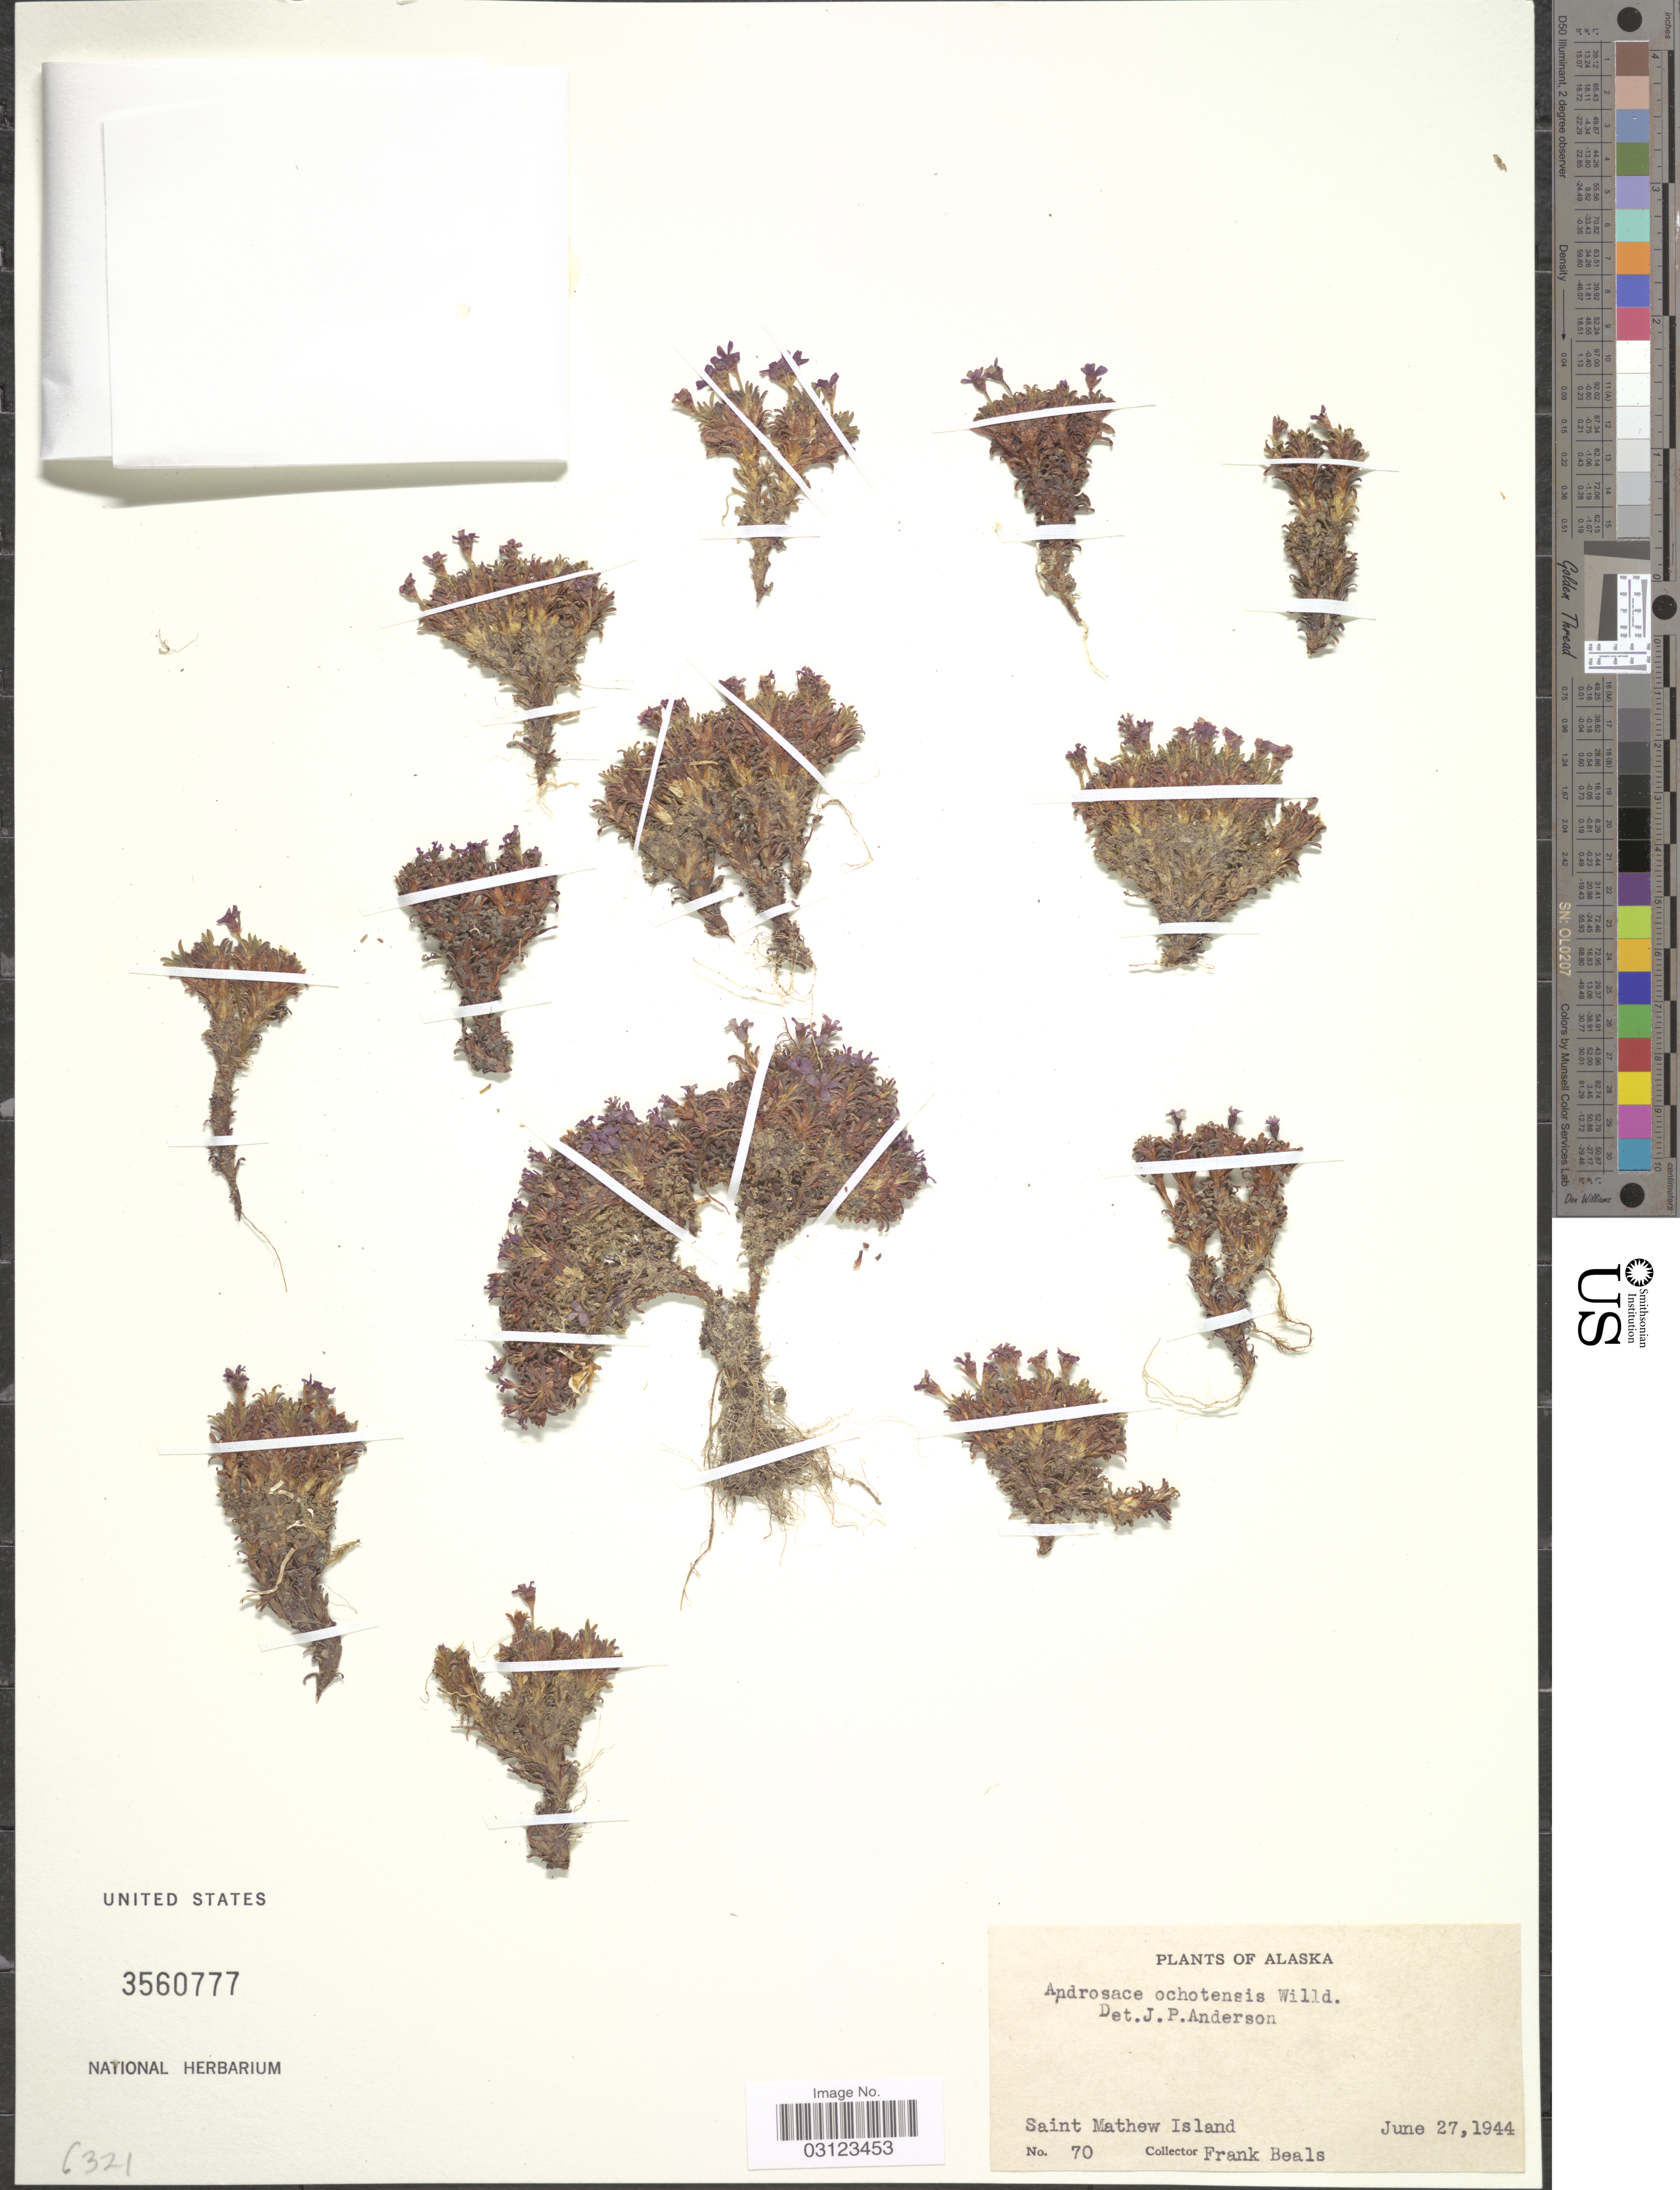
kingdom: Plantae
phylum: Tracheophyta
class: Magnoliopsida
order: Ericales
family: Primulaceae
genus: Androsace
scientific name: Androsace ochotensis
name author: Roem. & Schult.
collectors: F. Beals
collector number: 70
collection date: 1944-06-27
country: United States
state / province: Alaska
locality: Saint Mathew Island.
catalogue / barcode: US 3560777